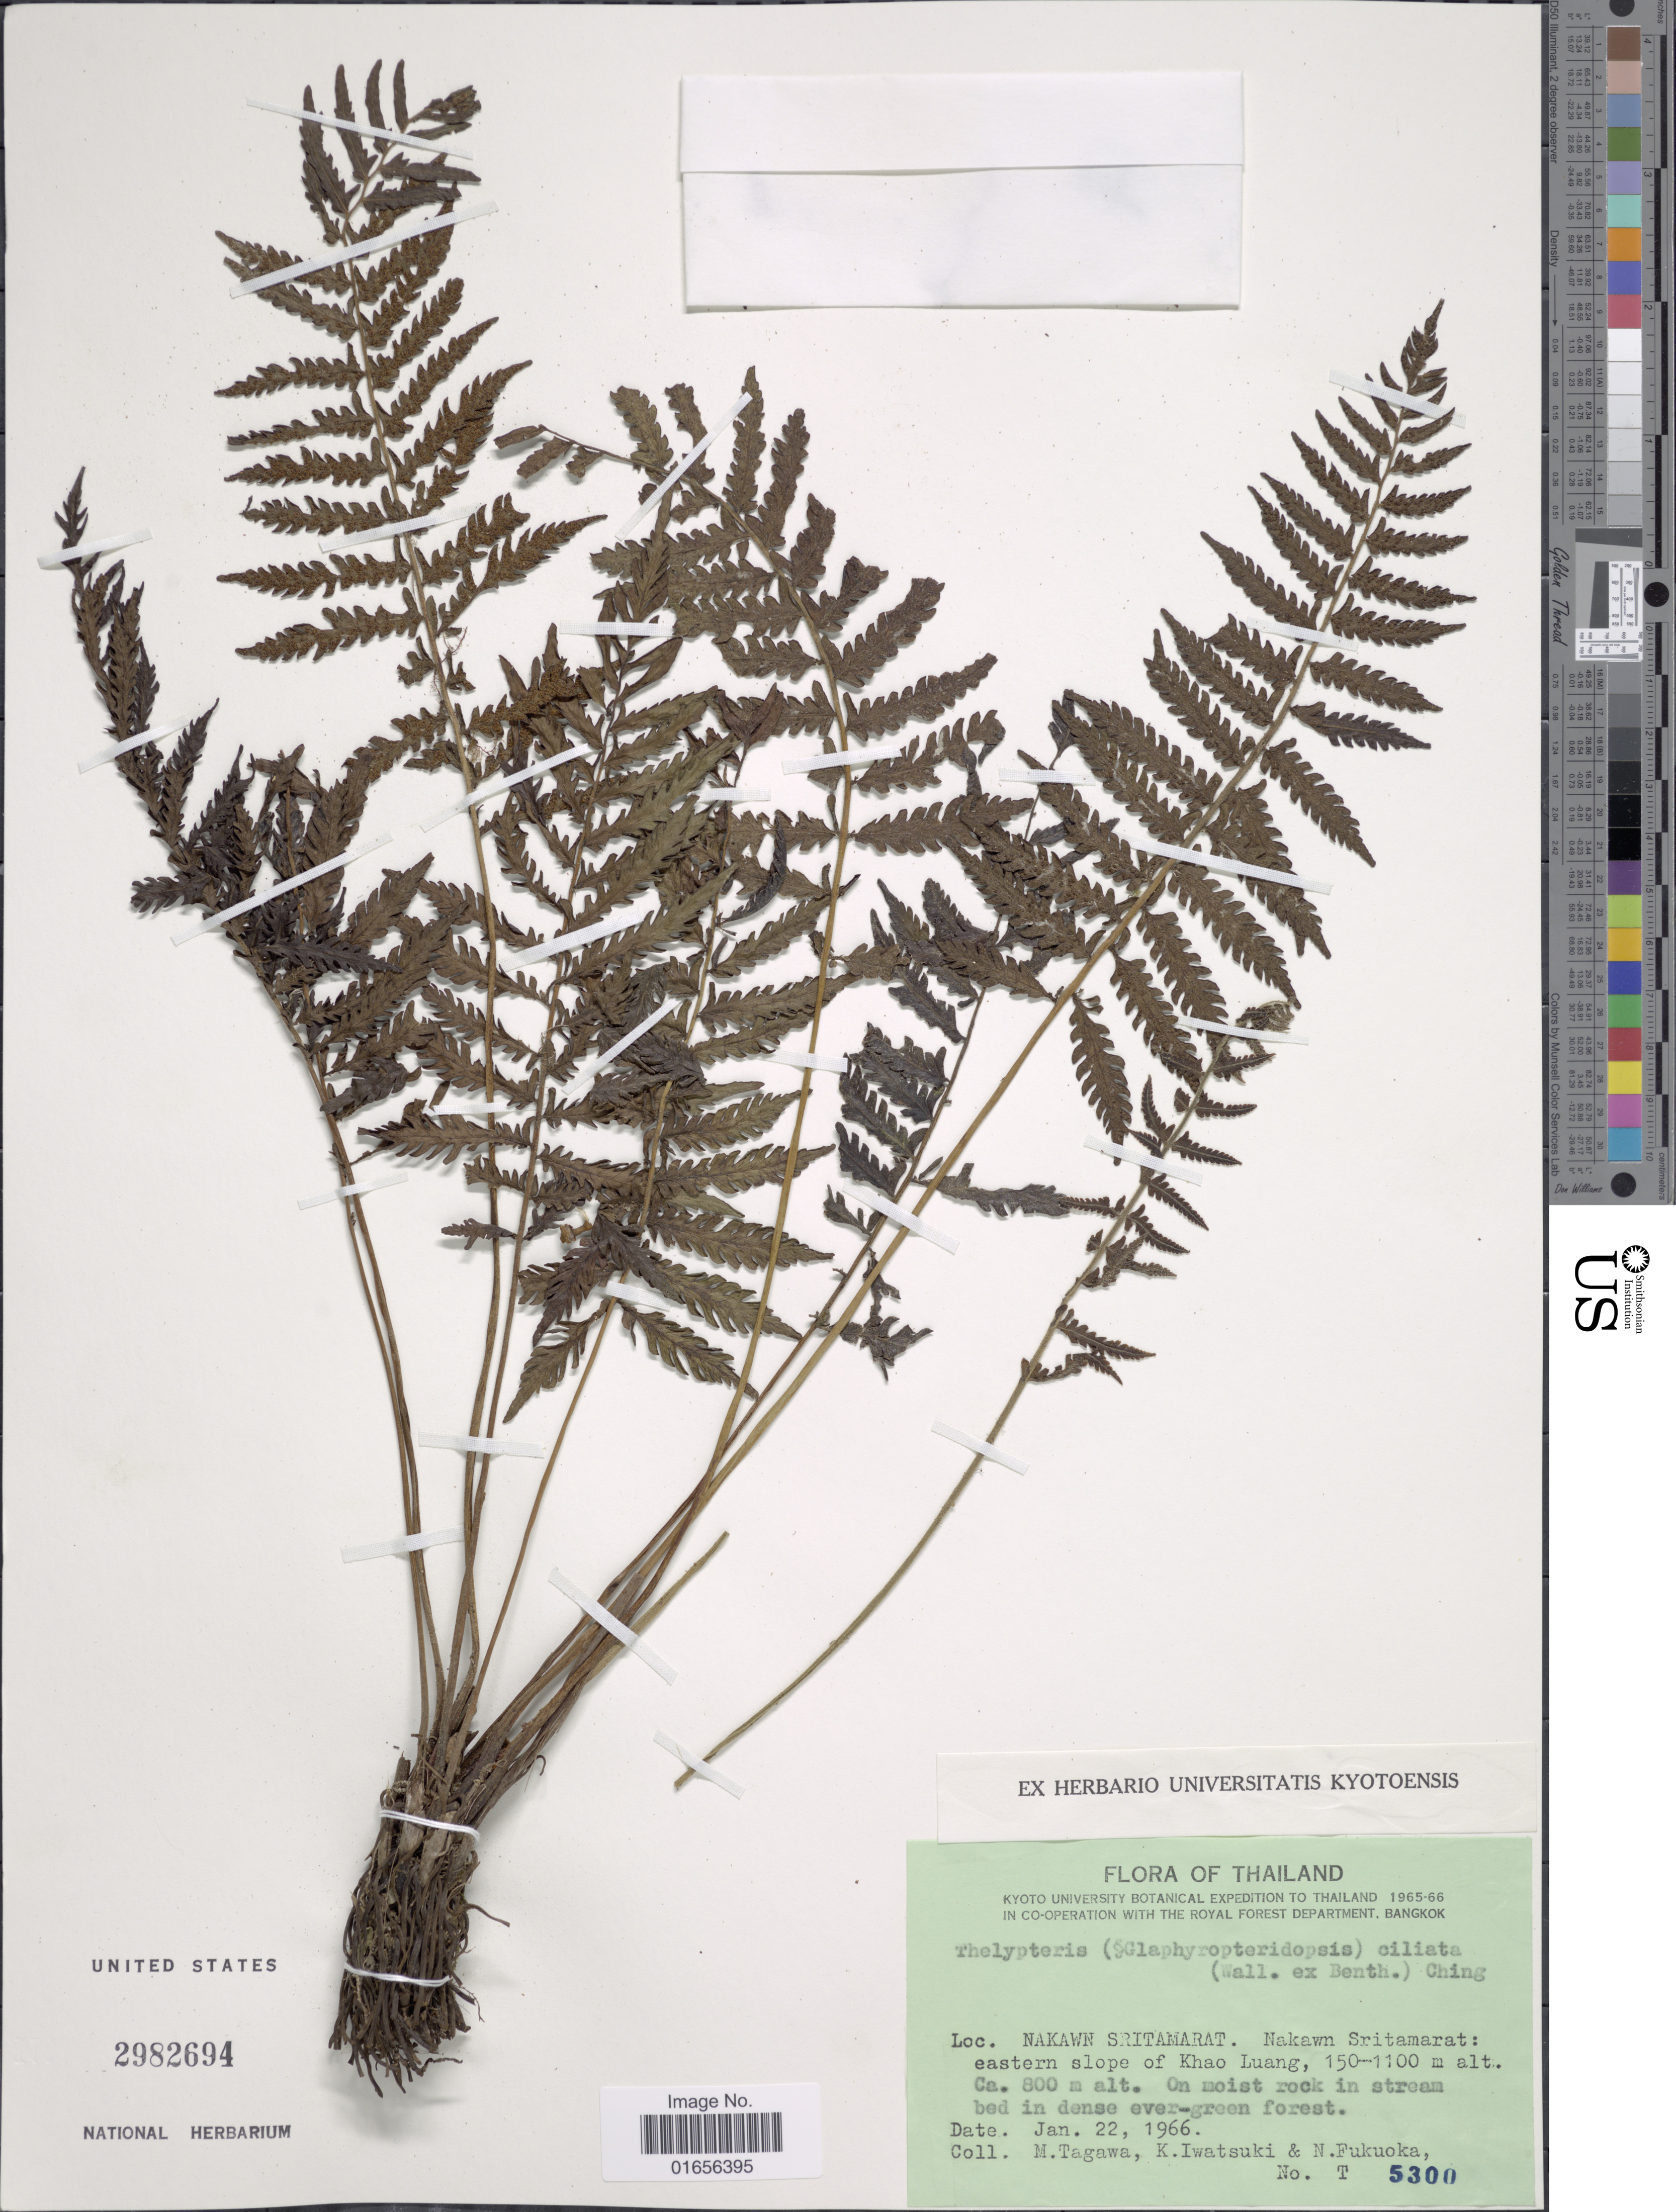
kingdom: Plantae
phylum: Tracheophyta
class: Polypodiopsida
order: Polypodiales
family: Thelypteridaceae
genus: Trigonospora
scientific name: Trigonospora ciliata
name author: (Benth.) Holttum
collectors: M. Tagawa, K. Iwatsuki & N. Fukuoka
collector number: T 5300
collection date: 1966-01-22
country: Thailand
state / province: Nakhon Si Thammarat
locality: Nakawn Sritamarat, Nakawn Sritamarat: eastern slope of Khao Luang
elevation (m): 150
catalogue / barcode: US 2982694